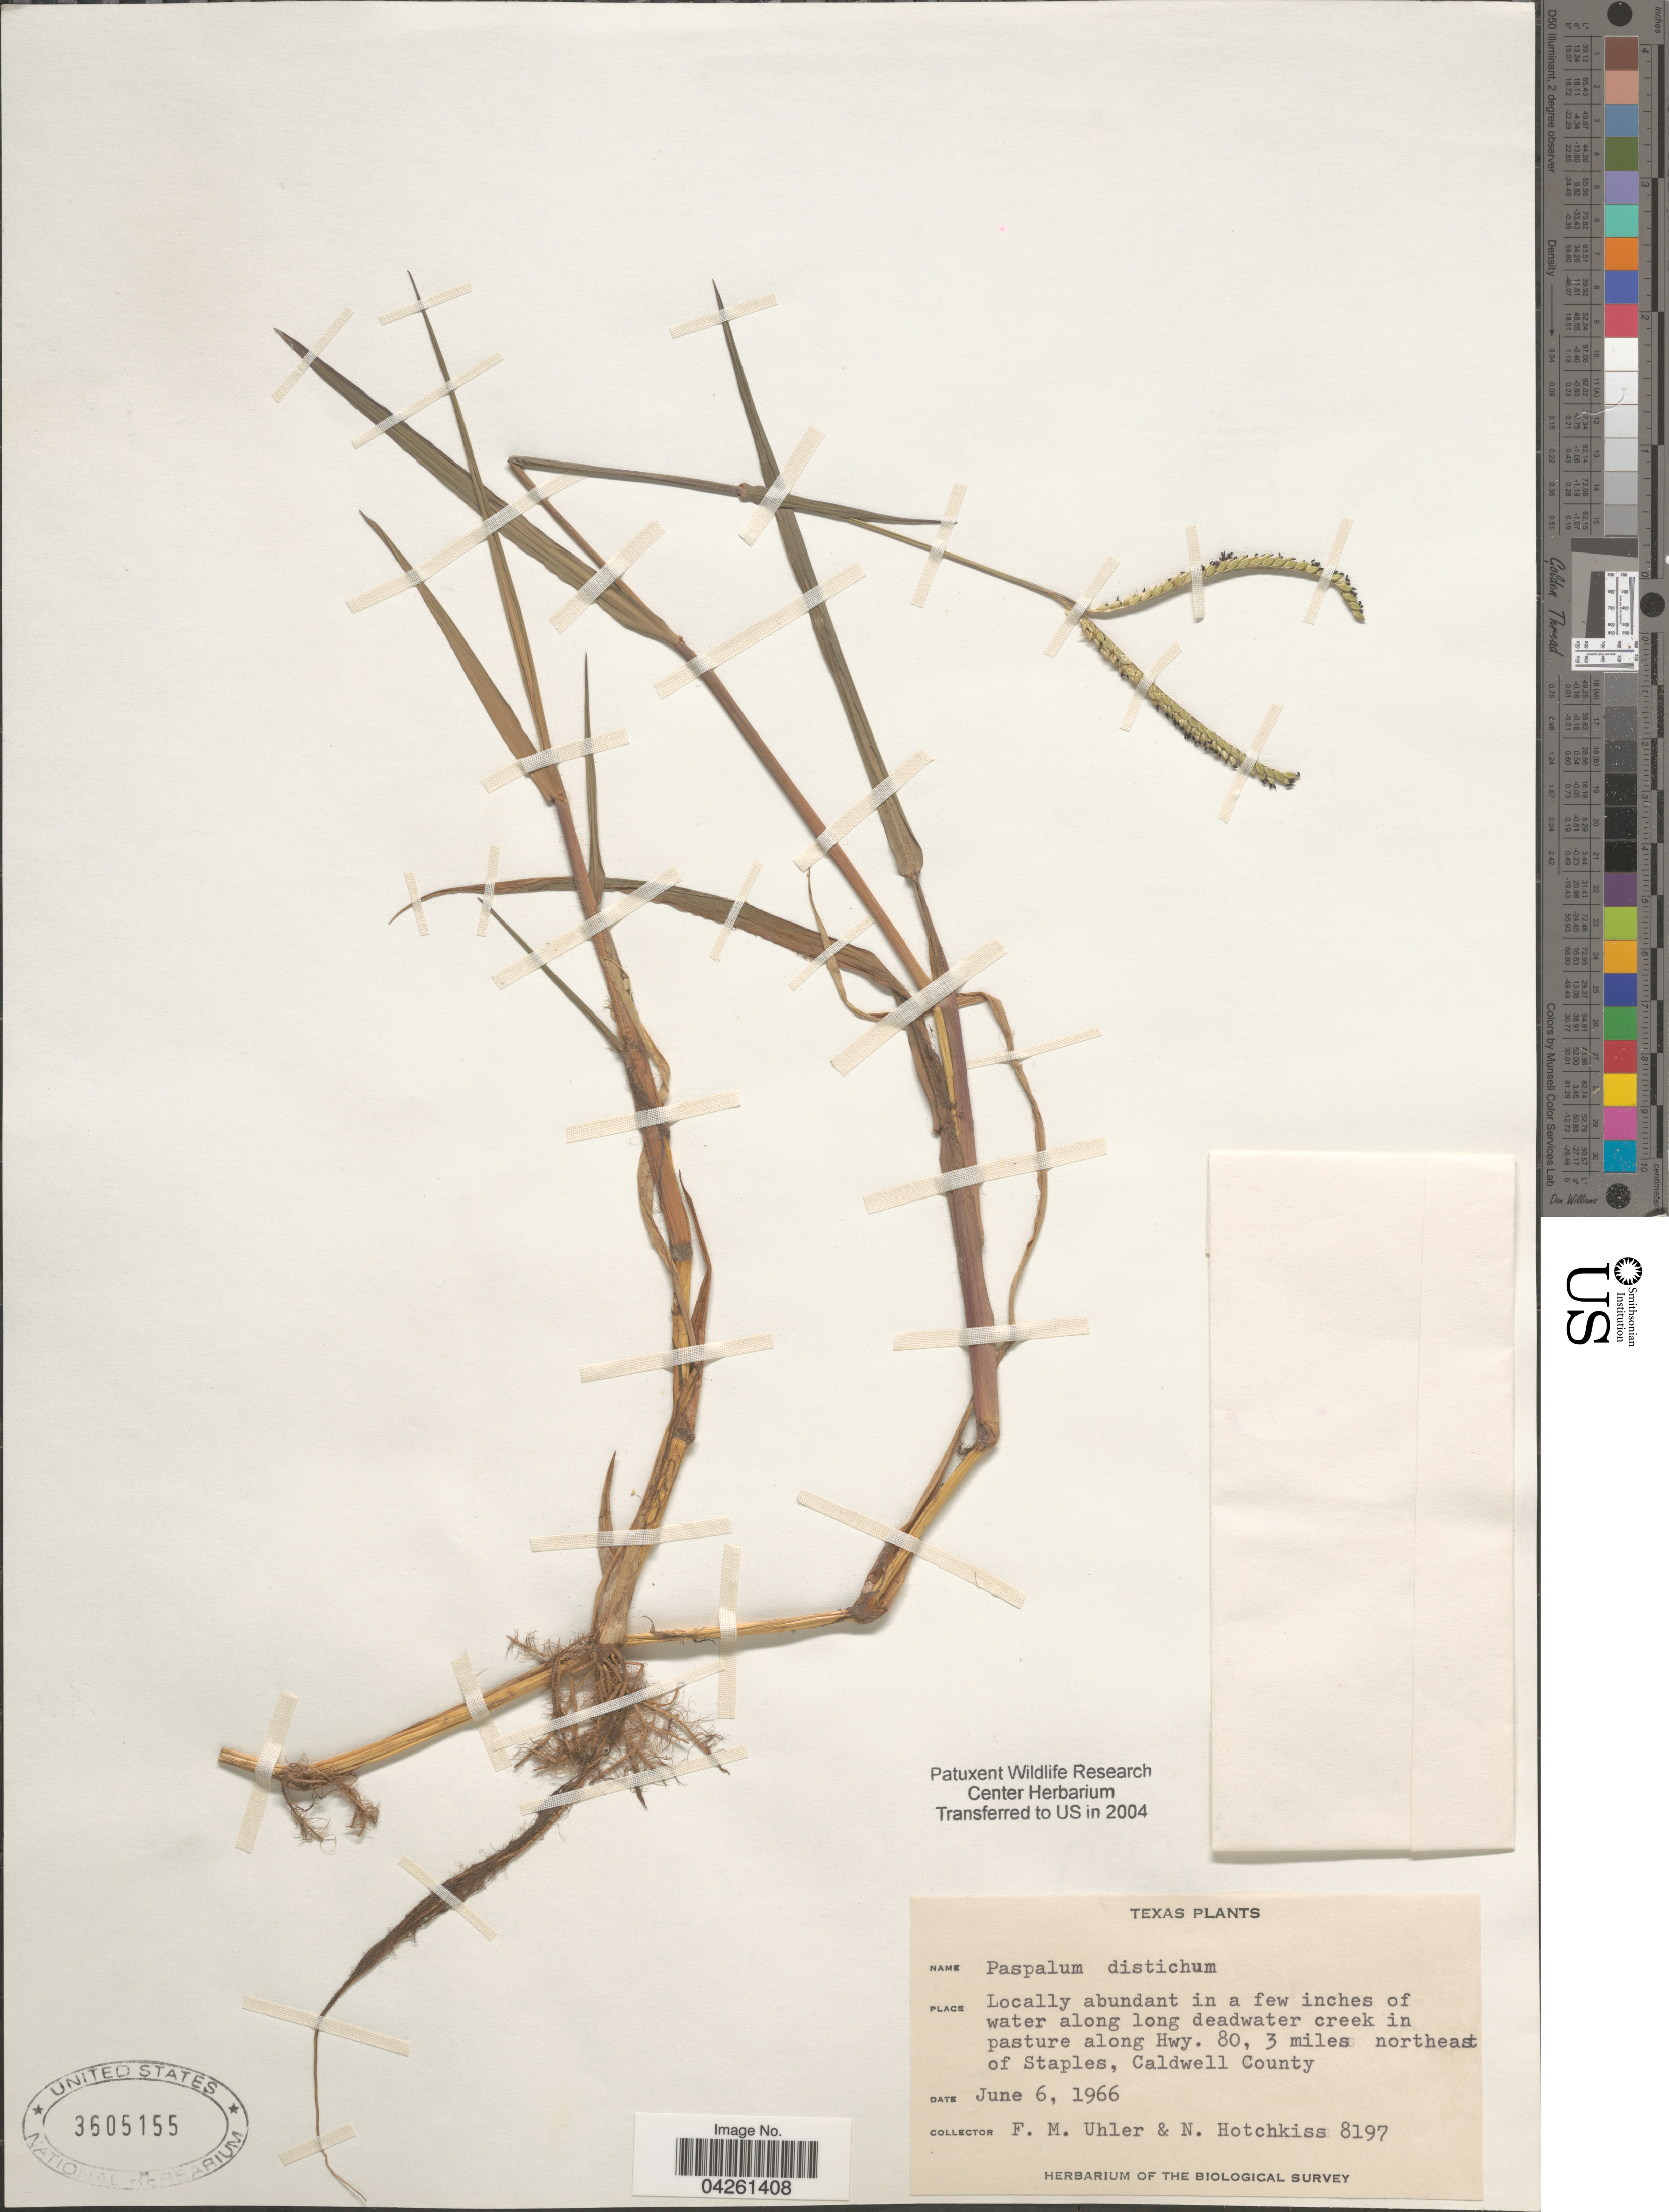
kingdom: Plantae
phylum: Tracheophyta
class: Liliopsida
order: Poales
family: Poaceae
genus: Paspalum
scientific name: Paspalum dissectum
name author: (L.) L.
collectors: F. M. Uhler & N. Hotchkiss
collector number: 8197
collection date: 1966-06-06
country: United States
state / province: Texas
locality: In pasture along Hwy. 80, 3 miles northeast of Staples, Caldwell County. The Biological Survey.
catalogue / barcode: US 3605155